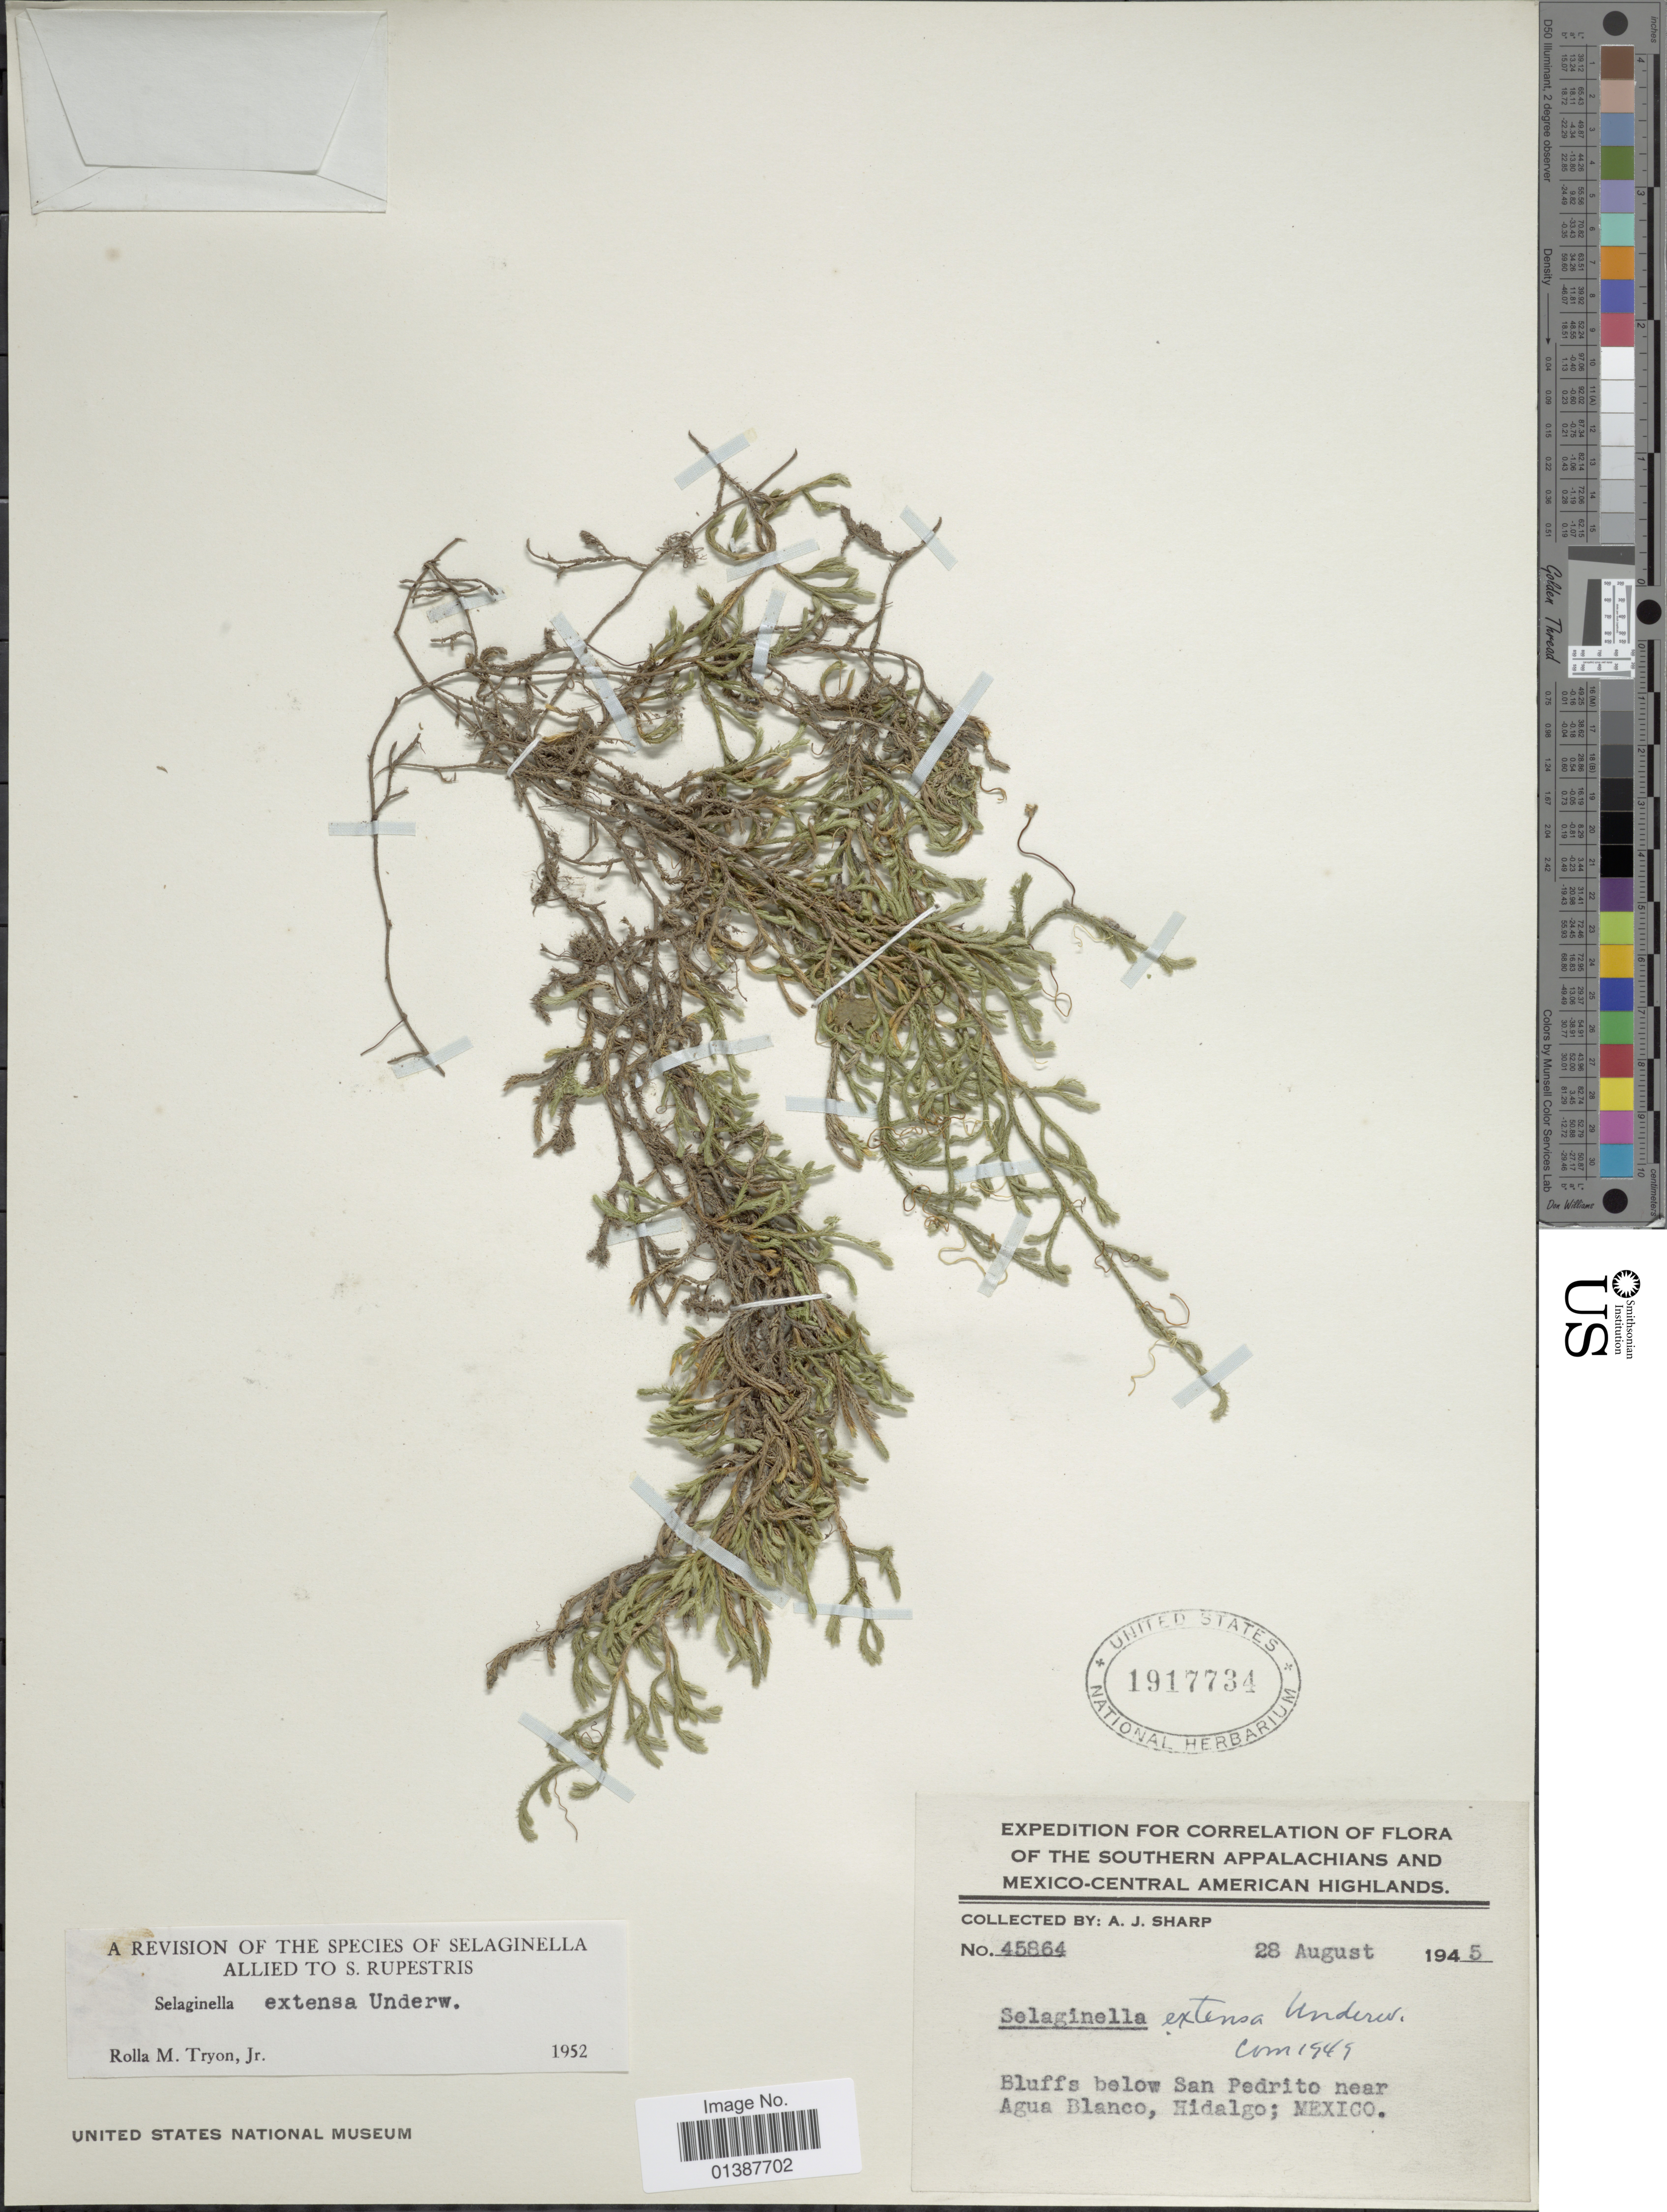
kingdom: Plantae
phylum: Tracheophyta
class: Lycopodiopsida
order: Selaginellales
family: Selaginellaceae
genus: Selaginella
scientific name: Selaginella extensa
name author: Underw.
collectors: A. J. Sharp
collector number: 45864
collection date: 1945-08-28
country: Mexico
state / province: Hidalgo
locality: Bluffs below San Pedrito near Agua Blanco, Southern Appalachians and Mexico-Central American Highlands.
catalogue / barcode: US 1917734